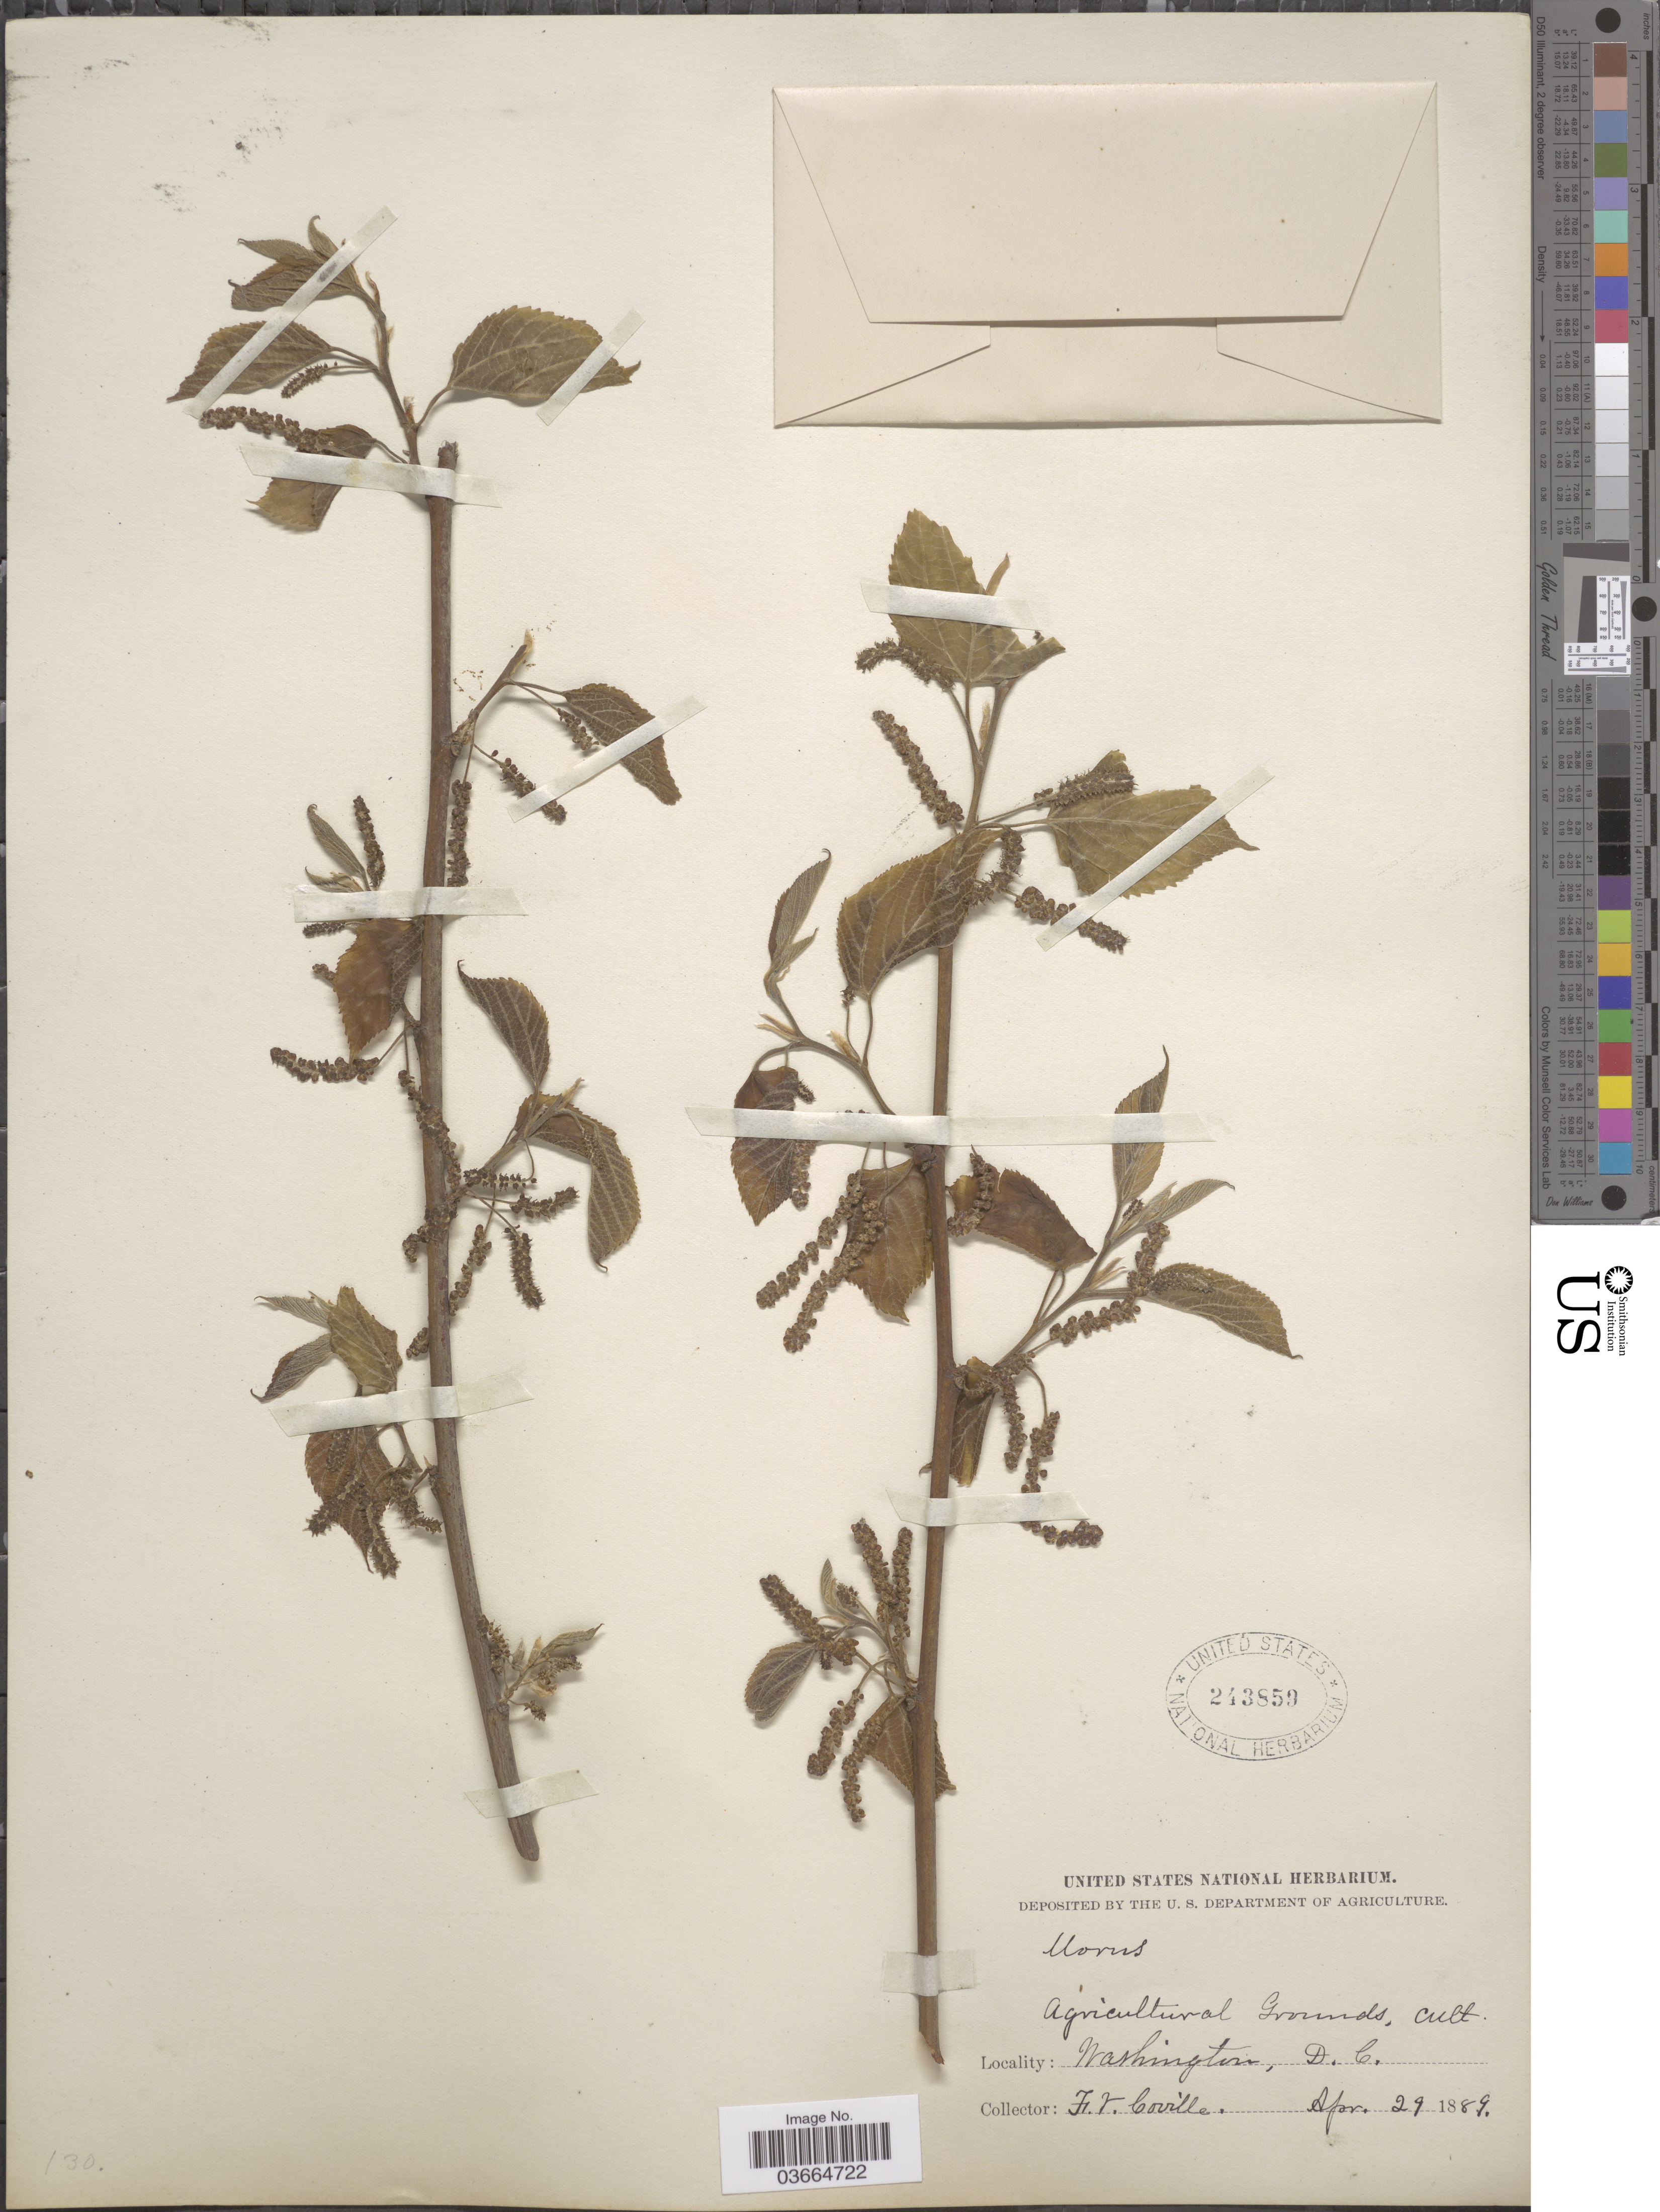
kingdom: Plantae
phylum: Tracheophyta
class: Magnoliopsida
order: Rosales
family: Moraceae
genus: Morus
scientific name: Morus sp.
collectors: F. V. Coville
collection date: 1889-04-29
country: United States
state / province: District of Columbia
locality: Agricultural Grounds, Washington, D.C.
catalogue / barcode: US 243859